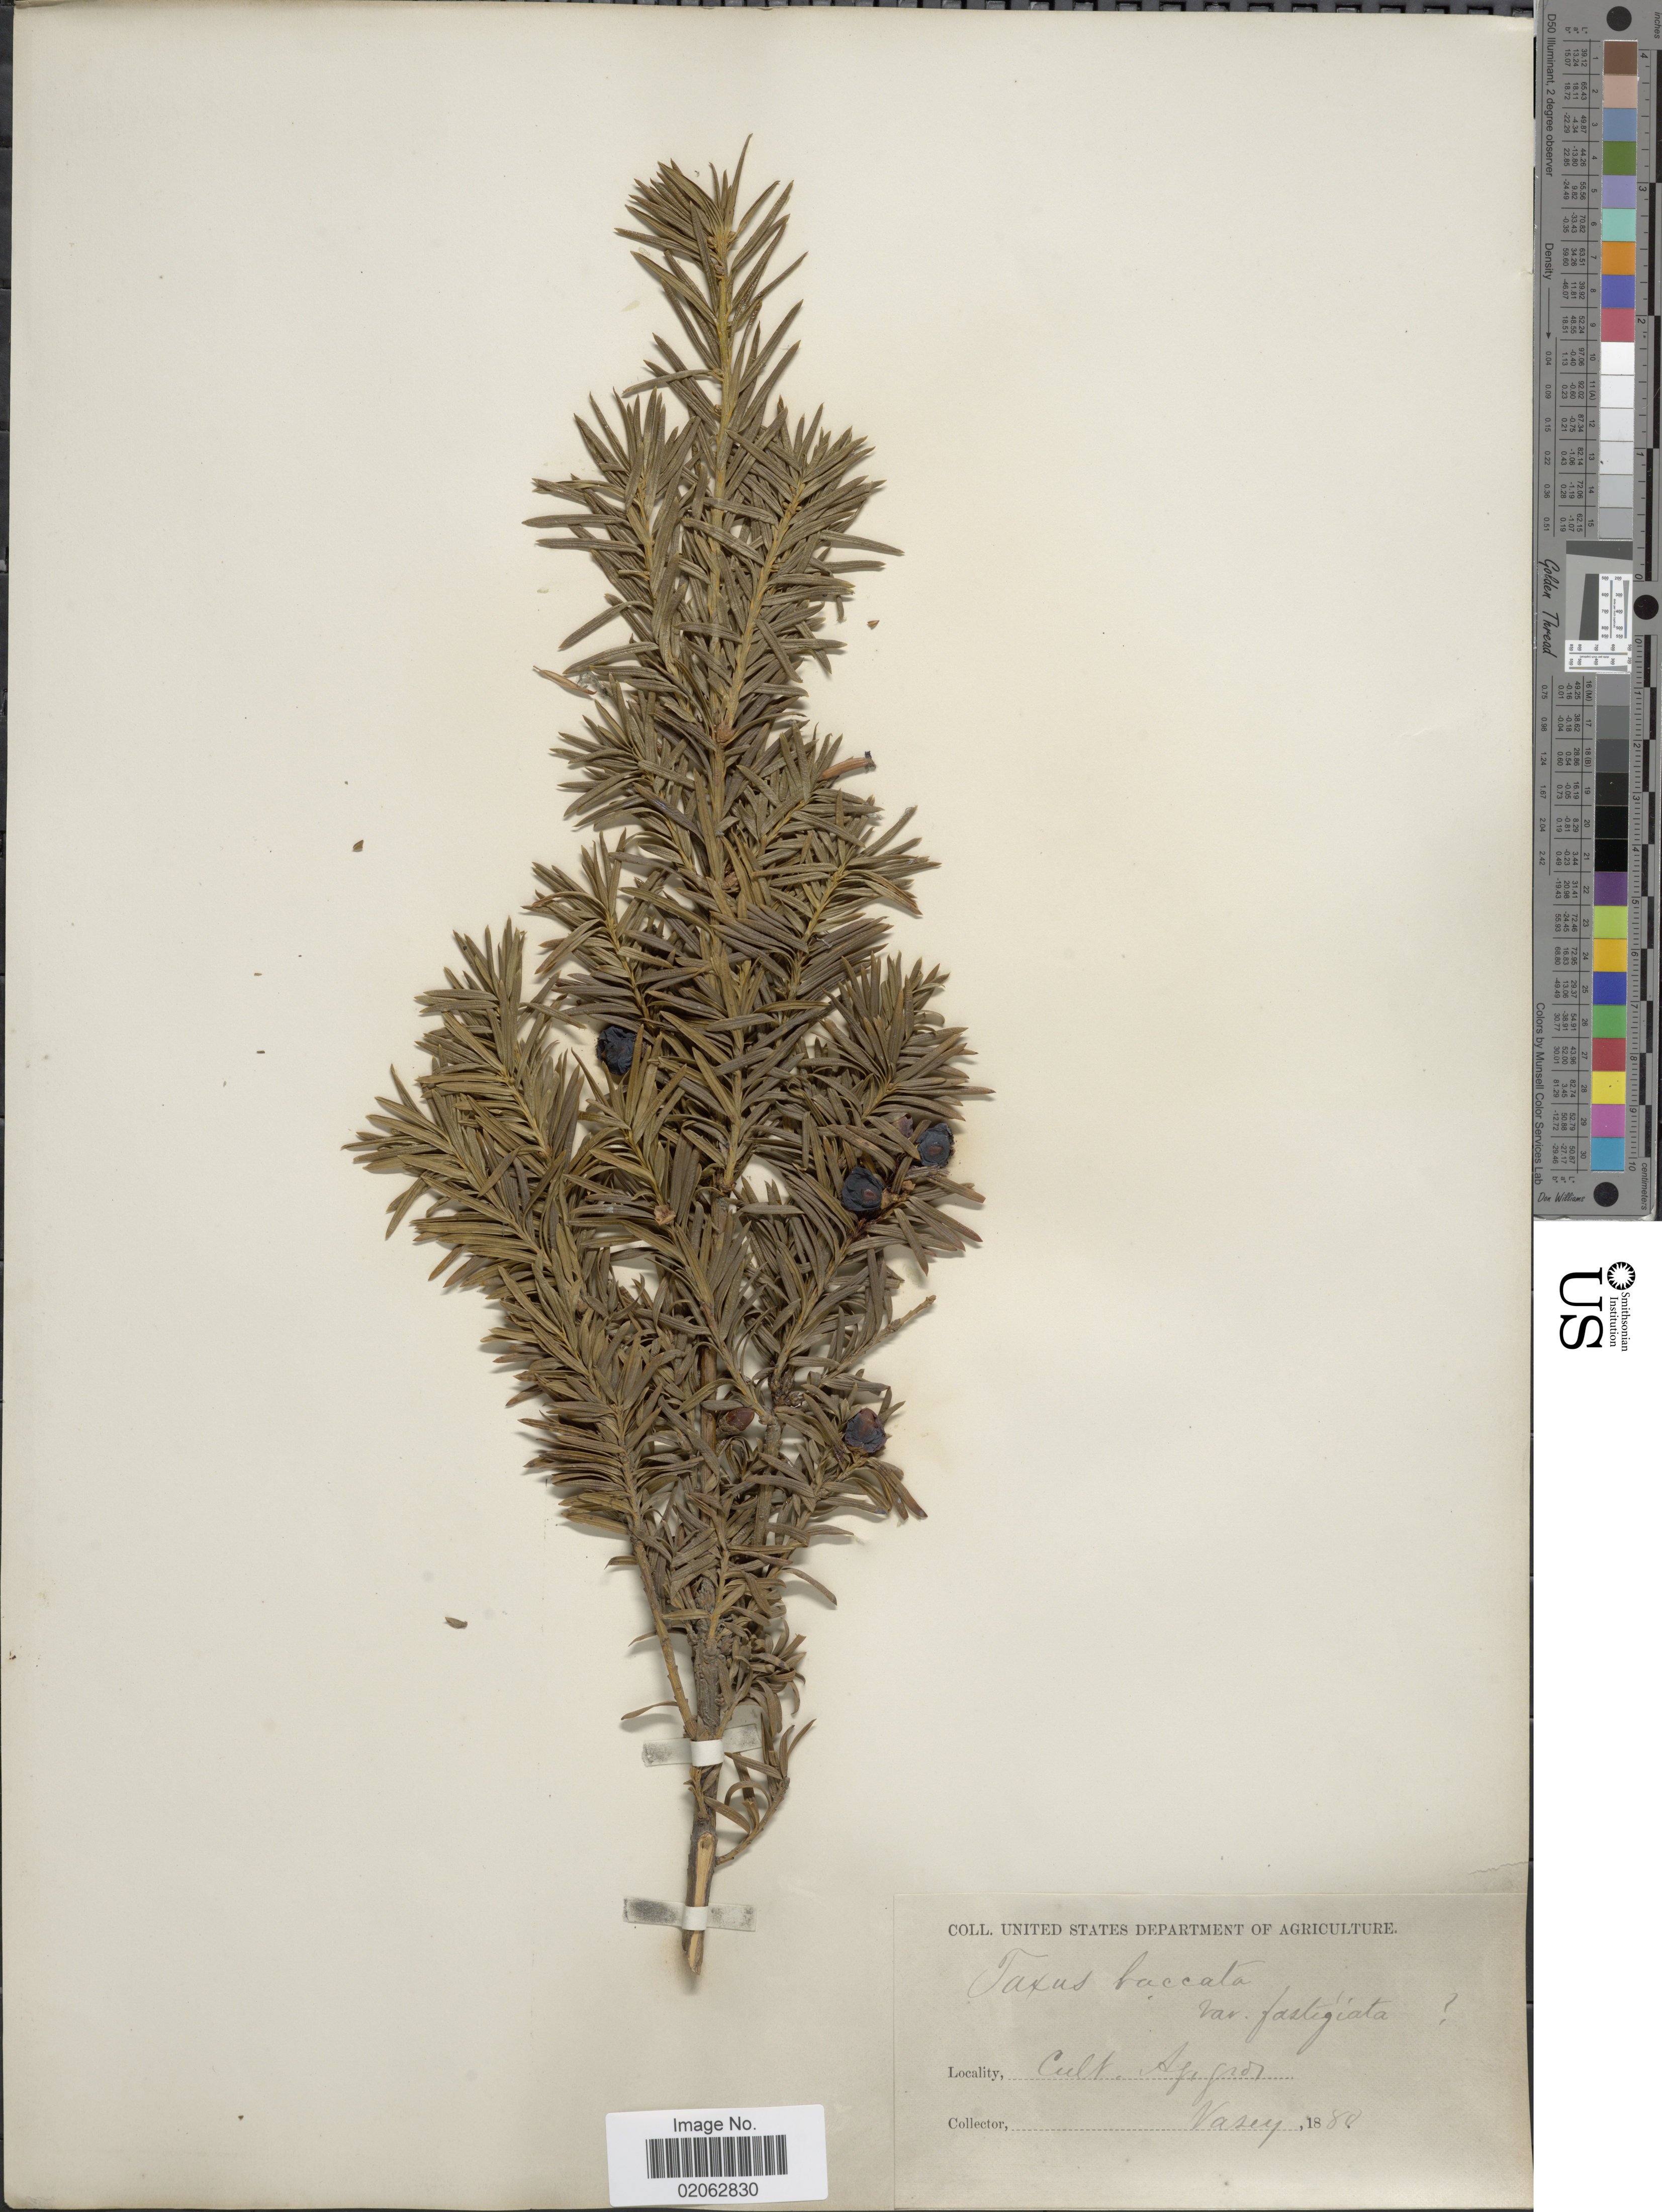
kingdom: Plantae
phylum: Tracheophyta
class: Pinopsida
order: Pinales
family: Taxaceae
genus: Taxus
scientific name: Taxus baccata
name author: L.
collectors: Vasey, --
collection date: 1880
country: United States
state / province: District of Columbia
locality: Agr. Grounds